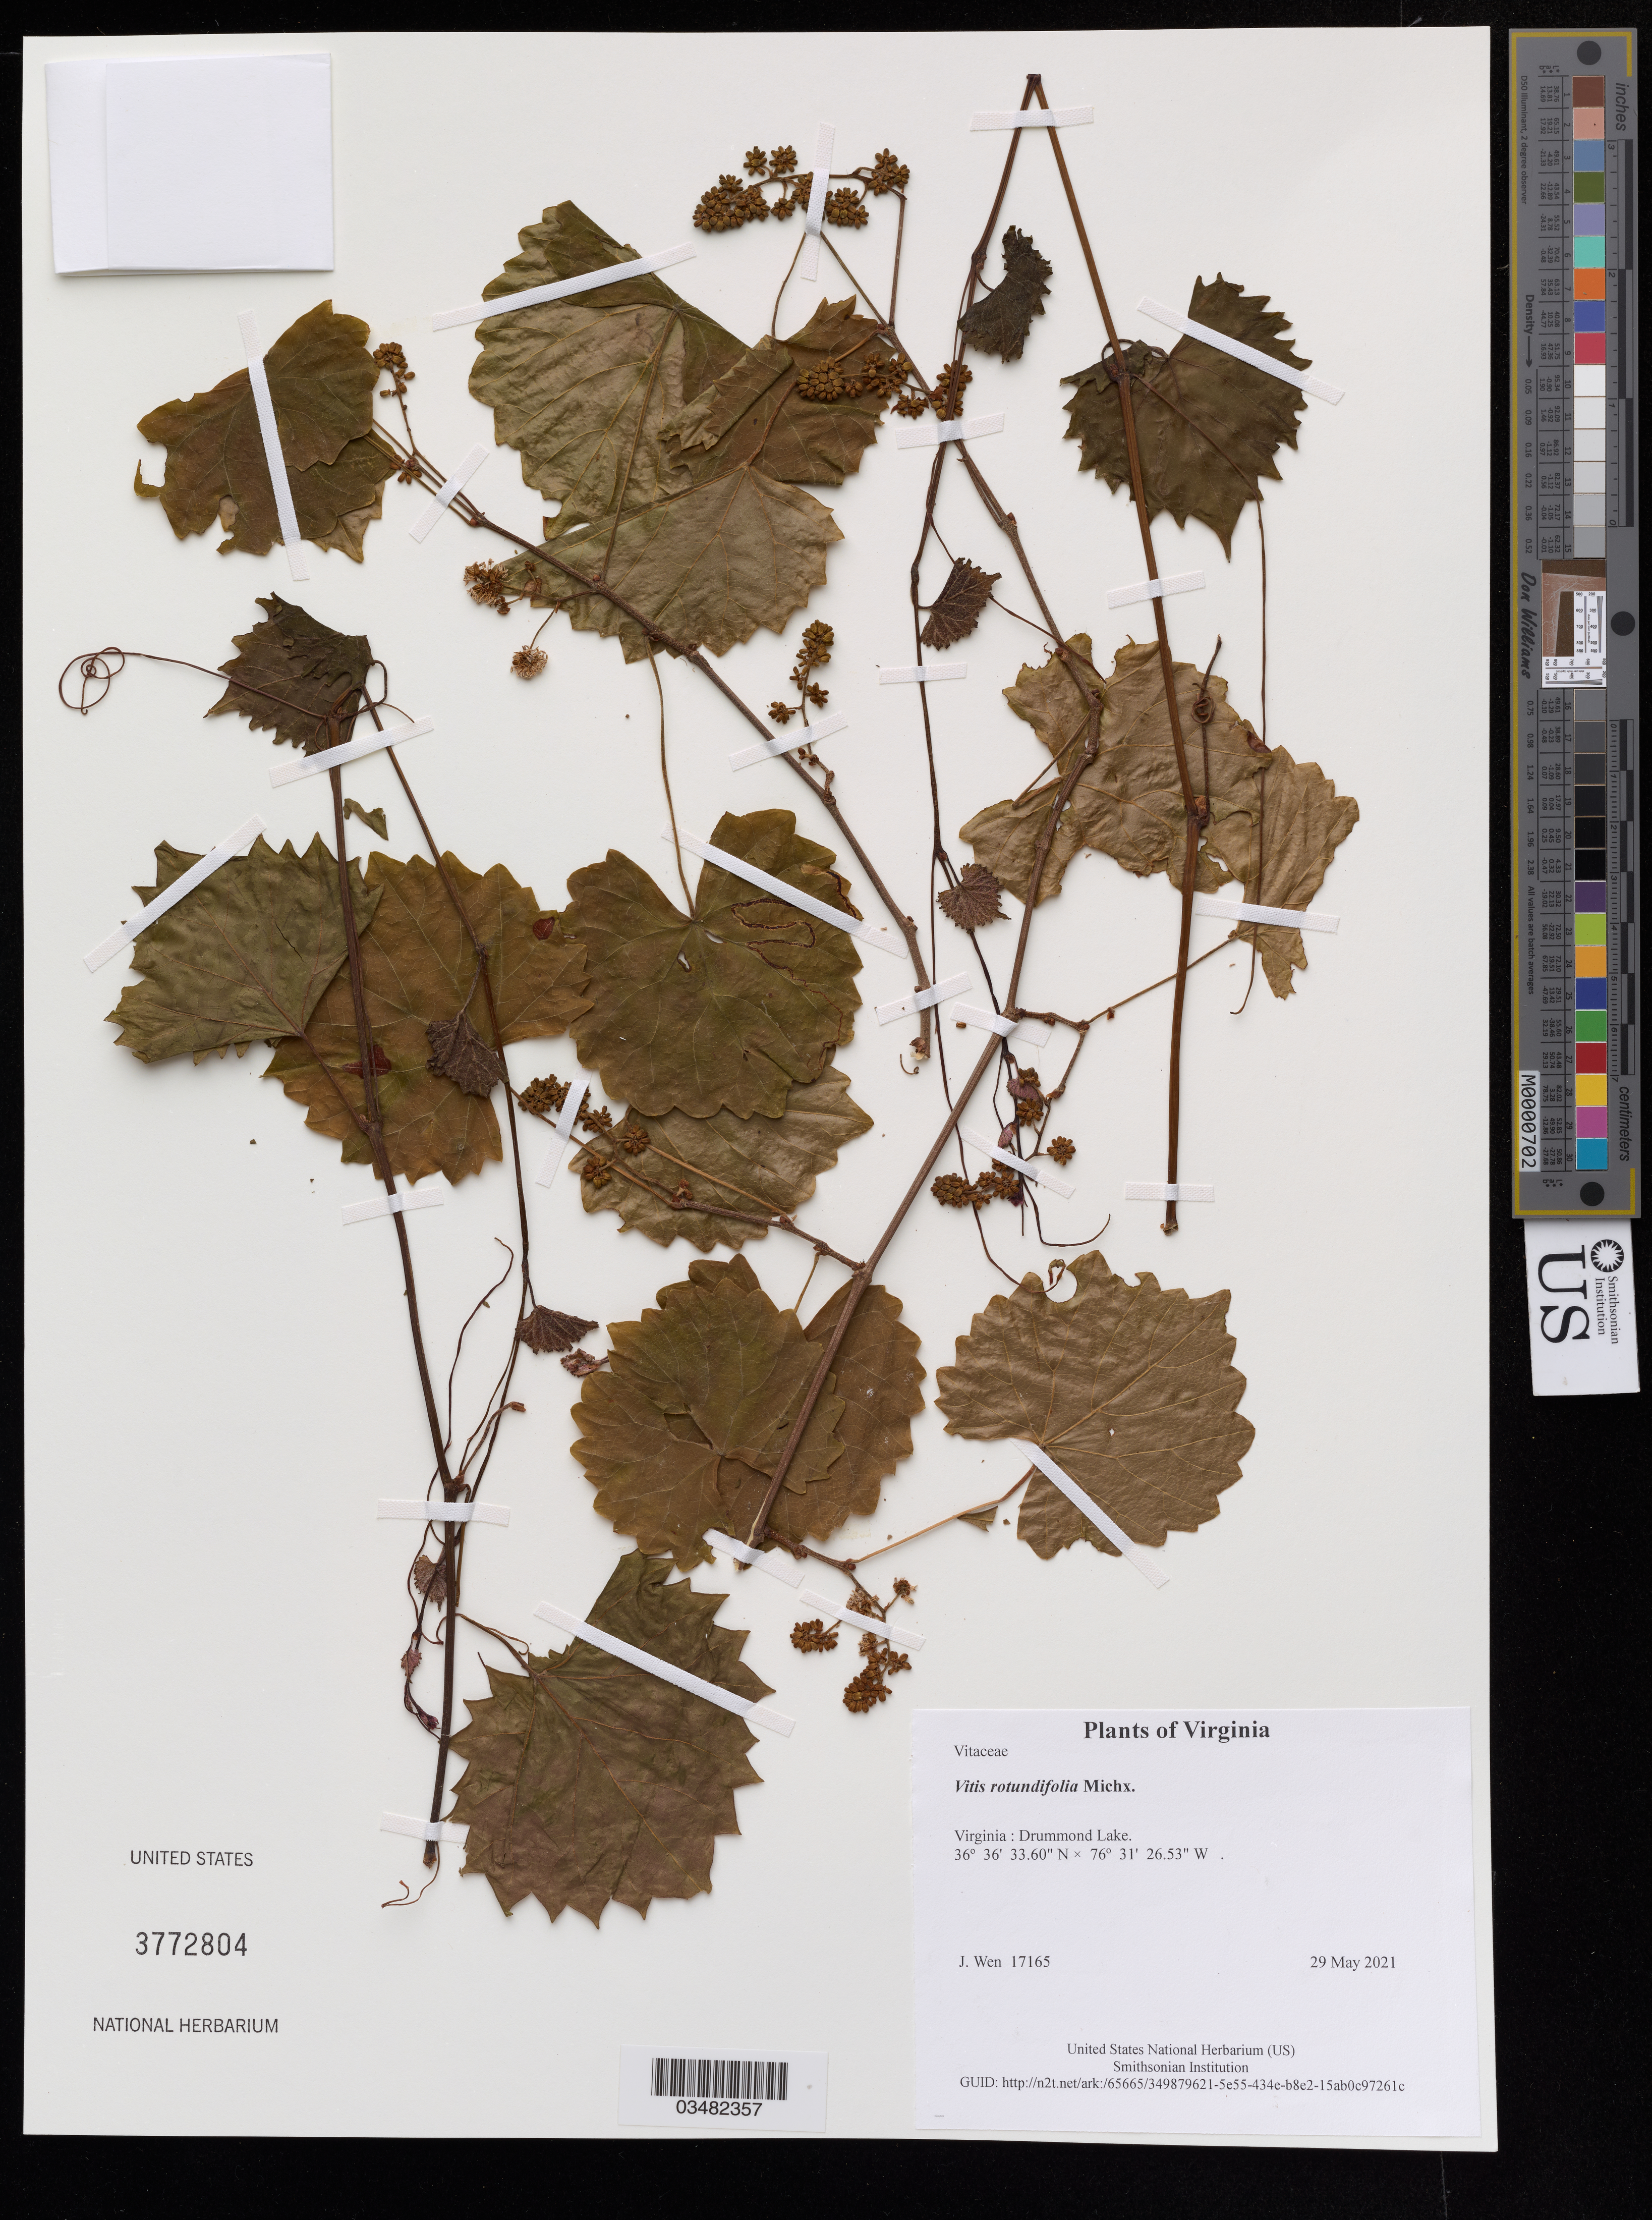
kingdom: Plantae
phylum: Tracheophyta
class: Magnoliopsida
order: Vitales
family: Vitaceae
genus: Vitis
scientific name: Vitis rotundifolia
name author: Michx.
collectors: J. Wen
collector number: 17165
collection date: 2021-05-29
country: United States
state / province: Virginia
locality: Drummond Lake.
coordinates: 36.609332 N, 76.524037 W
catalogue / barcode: US 3772804